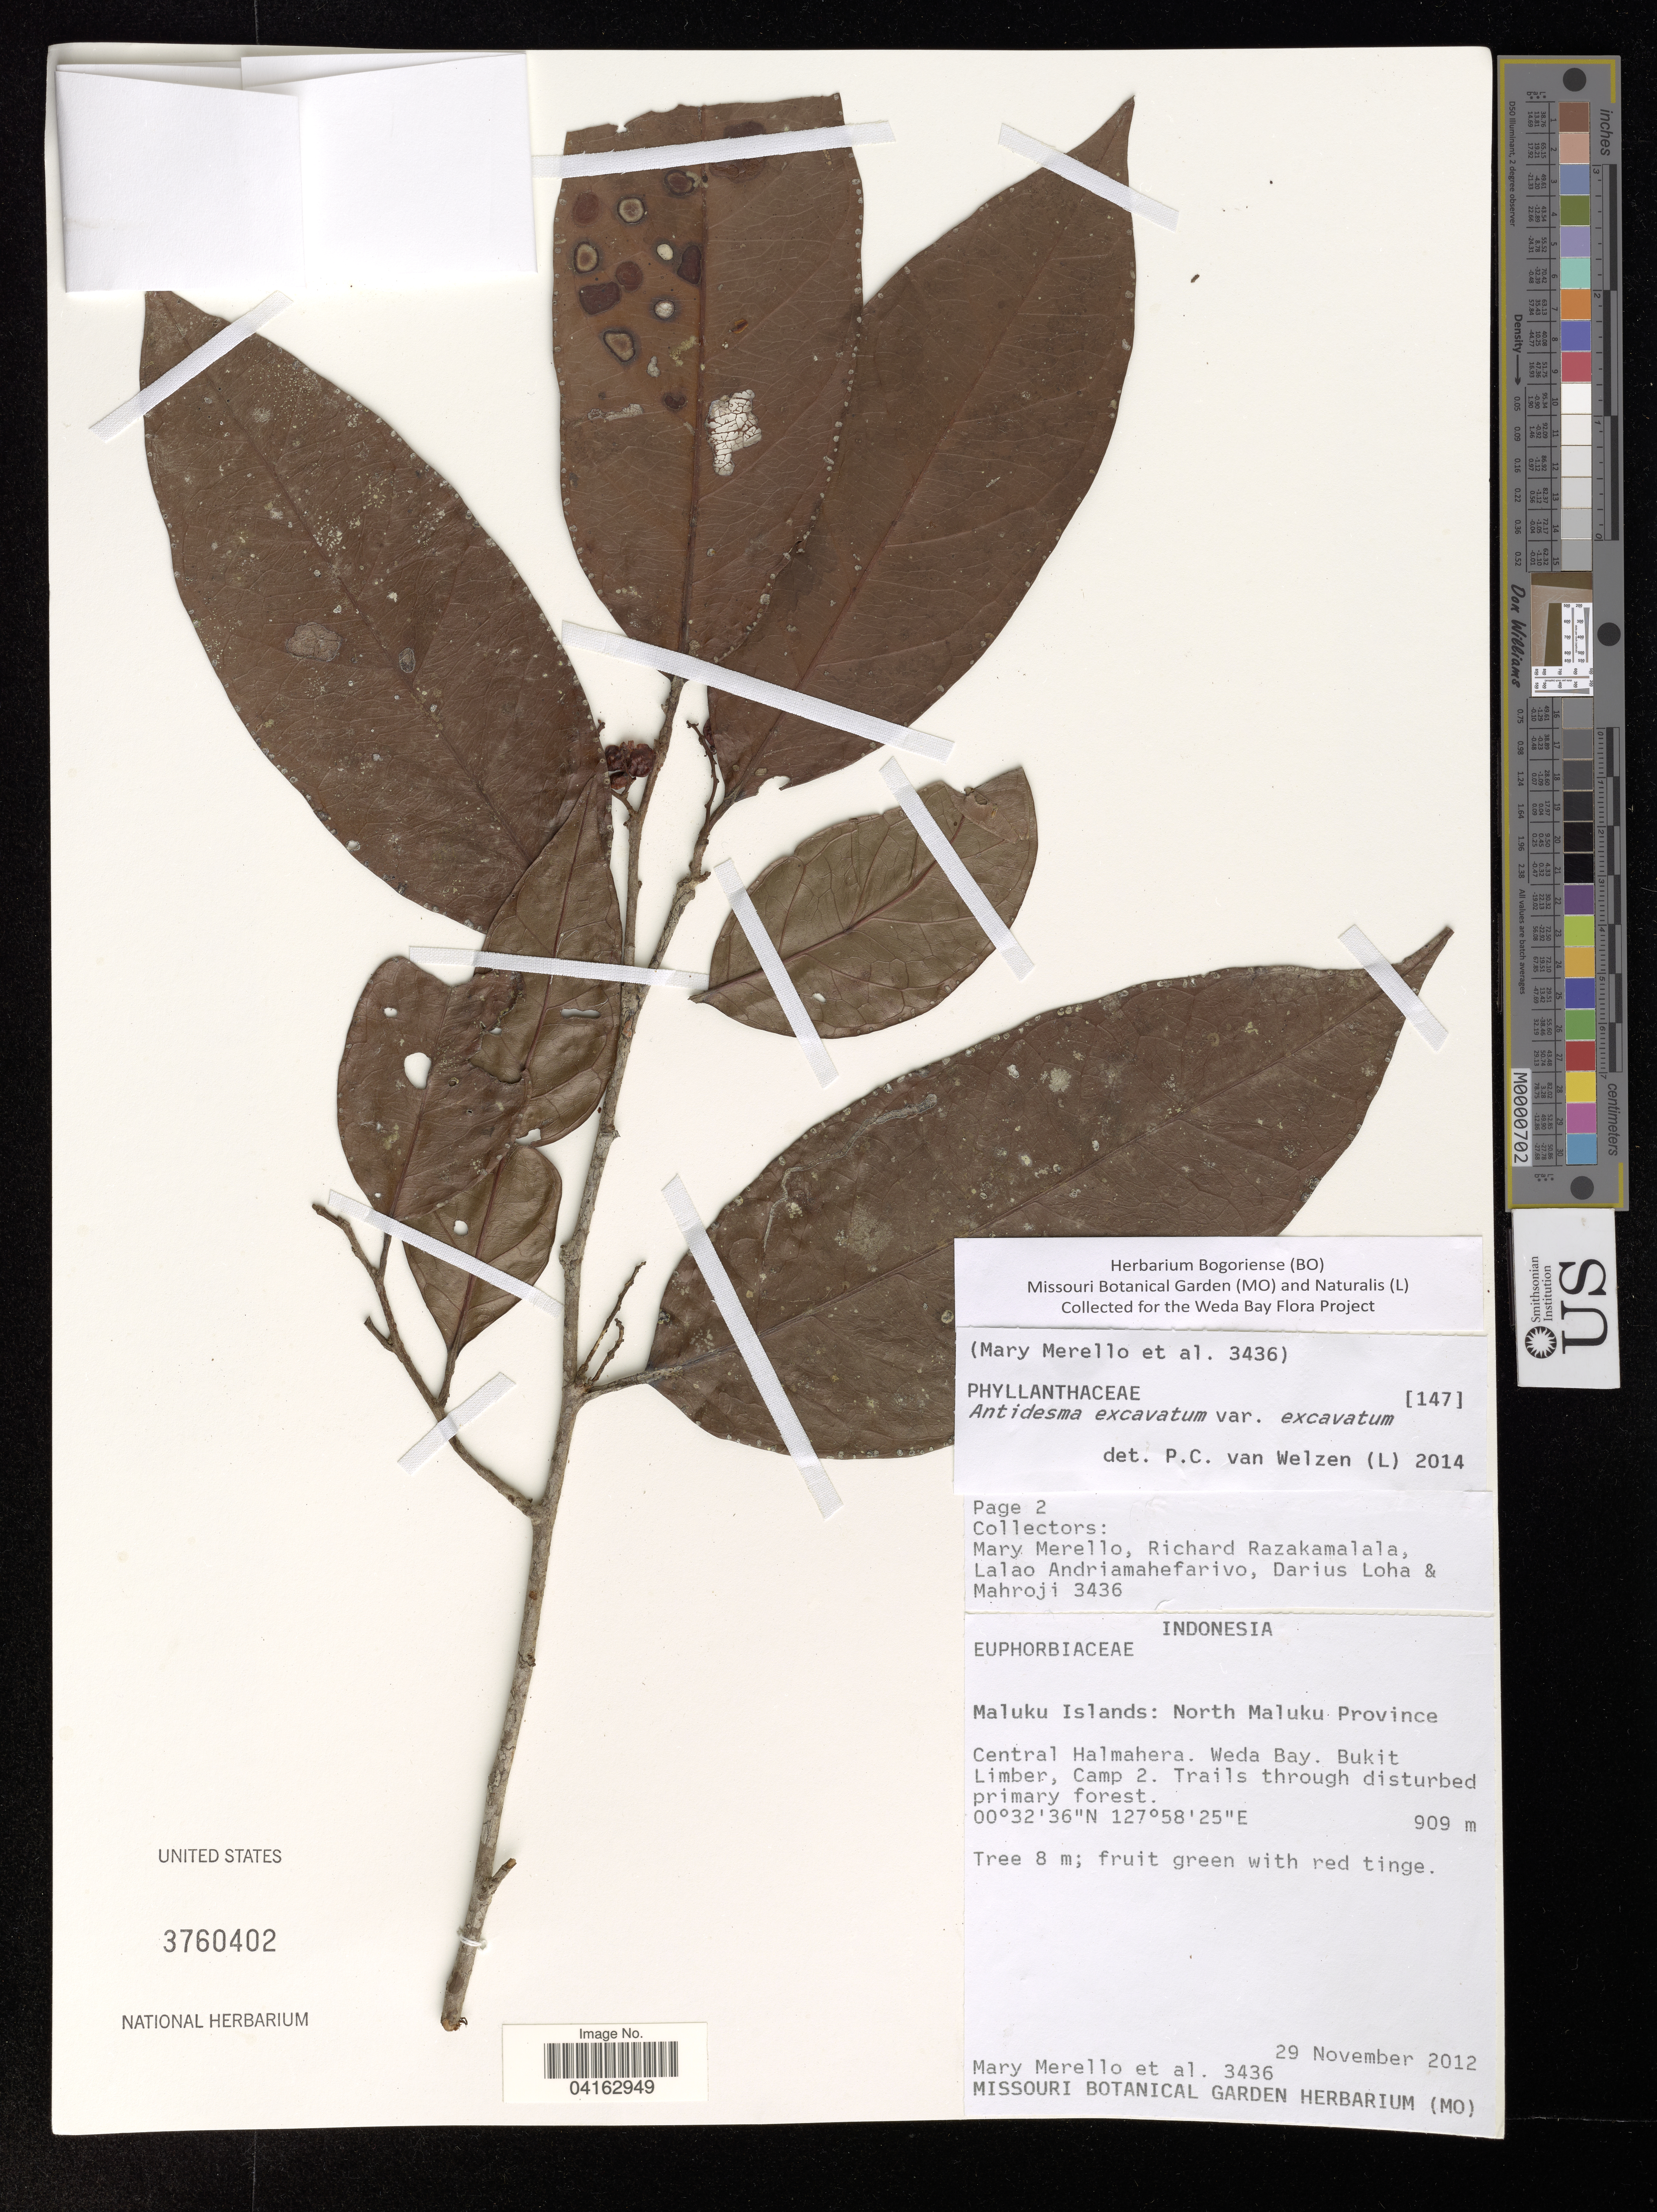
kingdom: Plantae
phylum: Tracheophyta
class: Magnoliopsida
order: Malpighiales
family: Phyllanthaceae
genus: Antidesma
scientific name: Antidesma excavatum var. excavatum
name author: Miq.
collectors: M. Merello, R. Razakamalala, L. Andriamahefarivo, D. Loha & R. Mahroji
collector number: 3436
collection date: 2012-11-29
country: Indonesia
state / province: Maluku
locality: Maluku Islands: North Maluku Province. Central Halmahera. Weda Bay. Bukit Limber, Camp 2. Trail through disturbed primary forest.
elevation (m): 909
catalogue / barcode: US 3760402